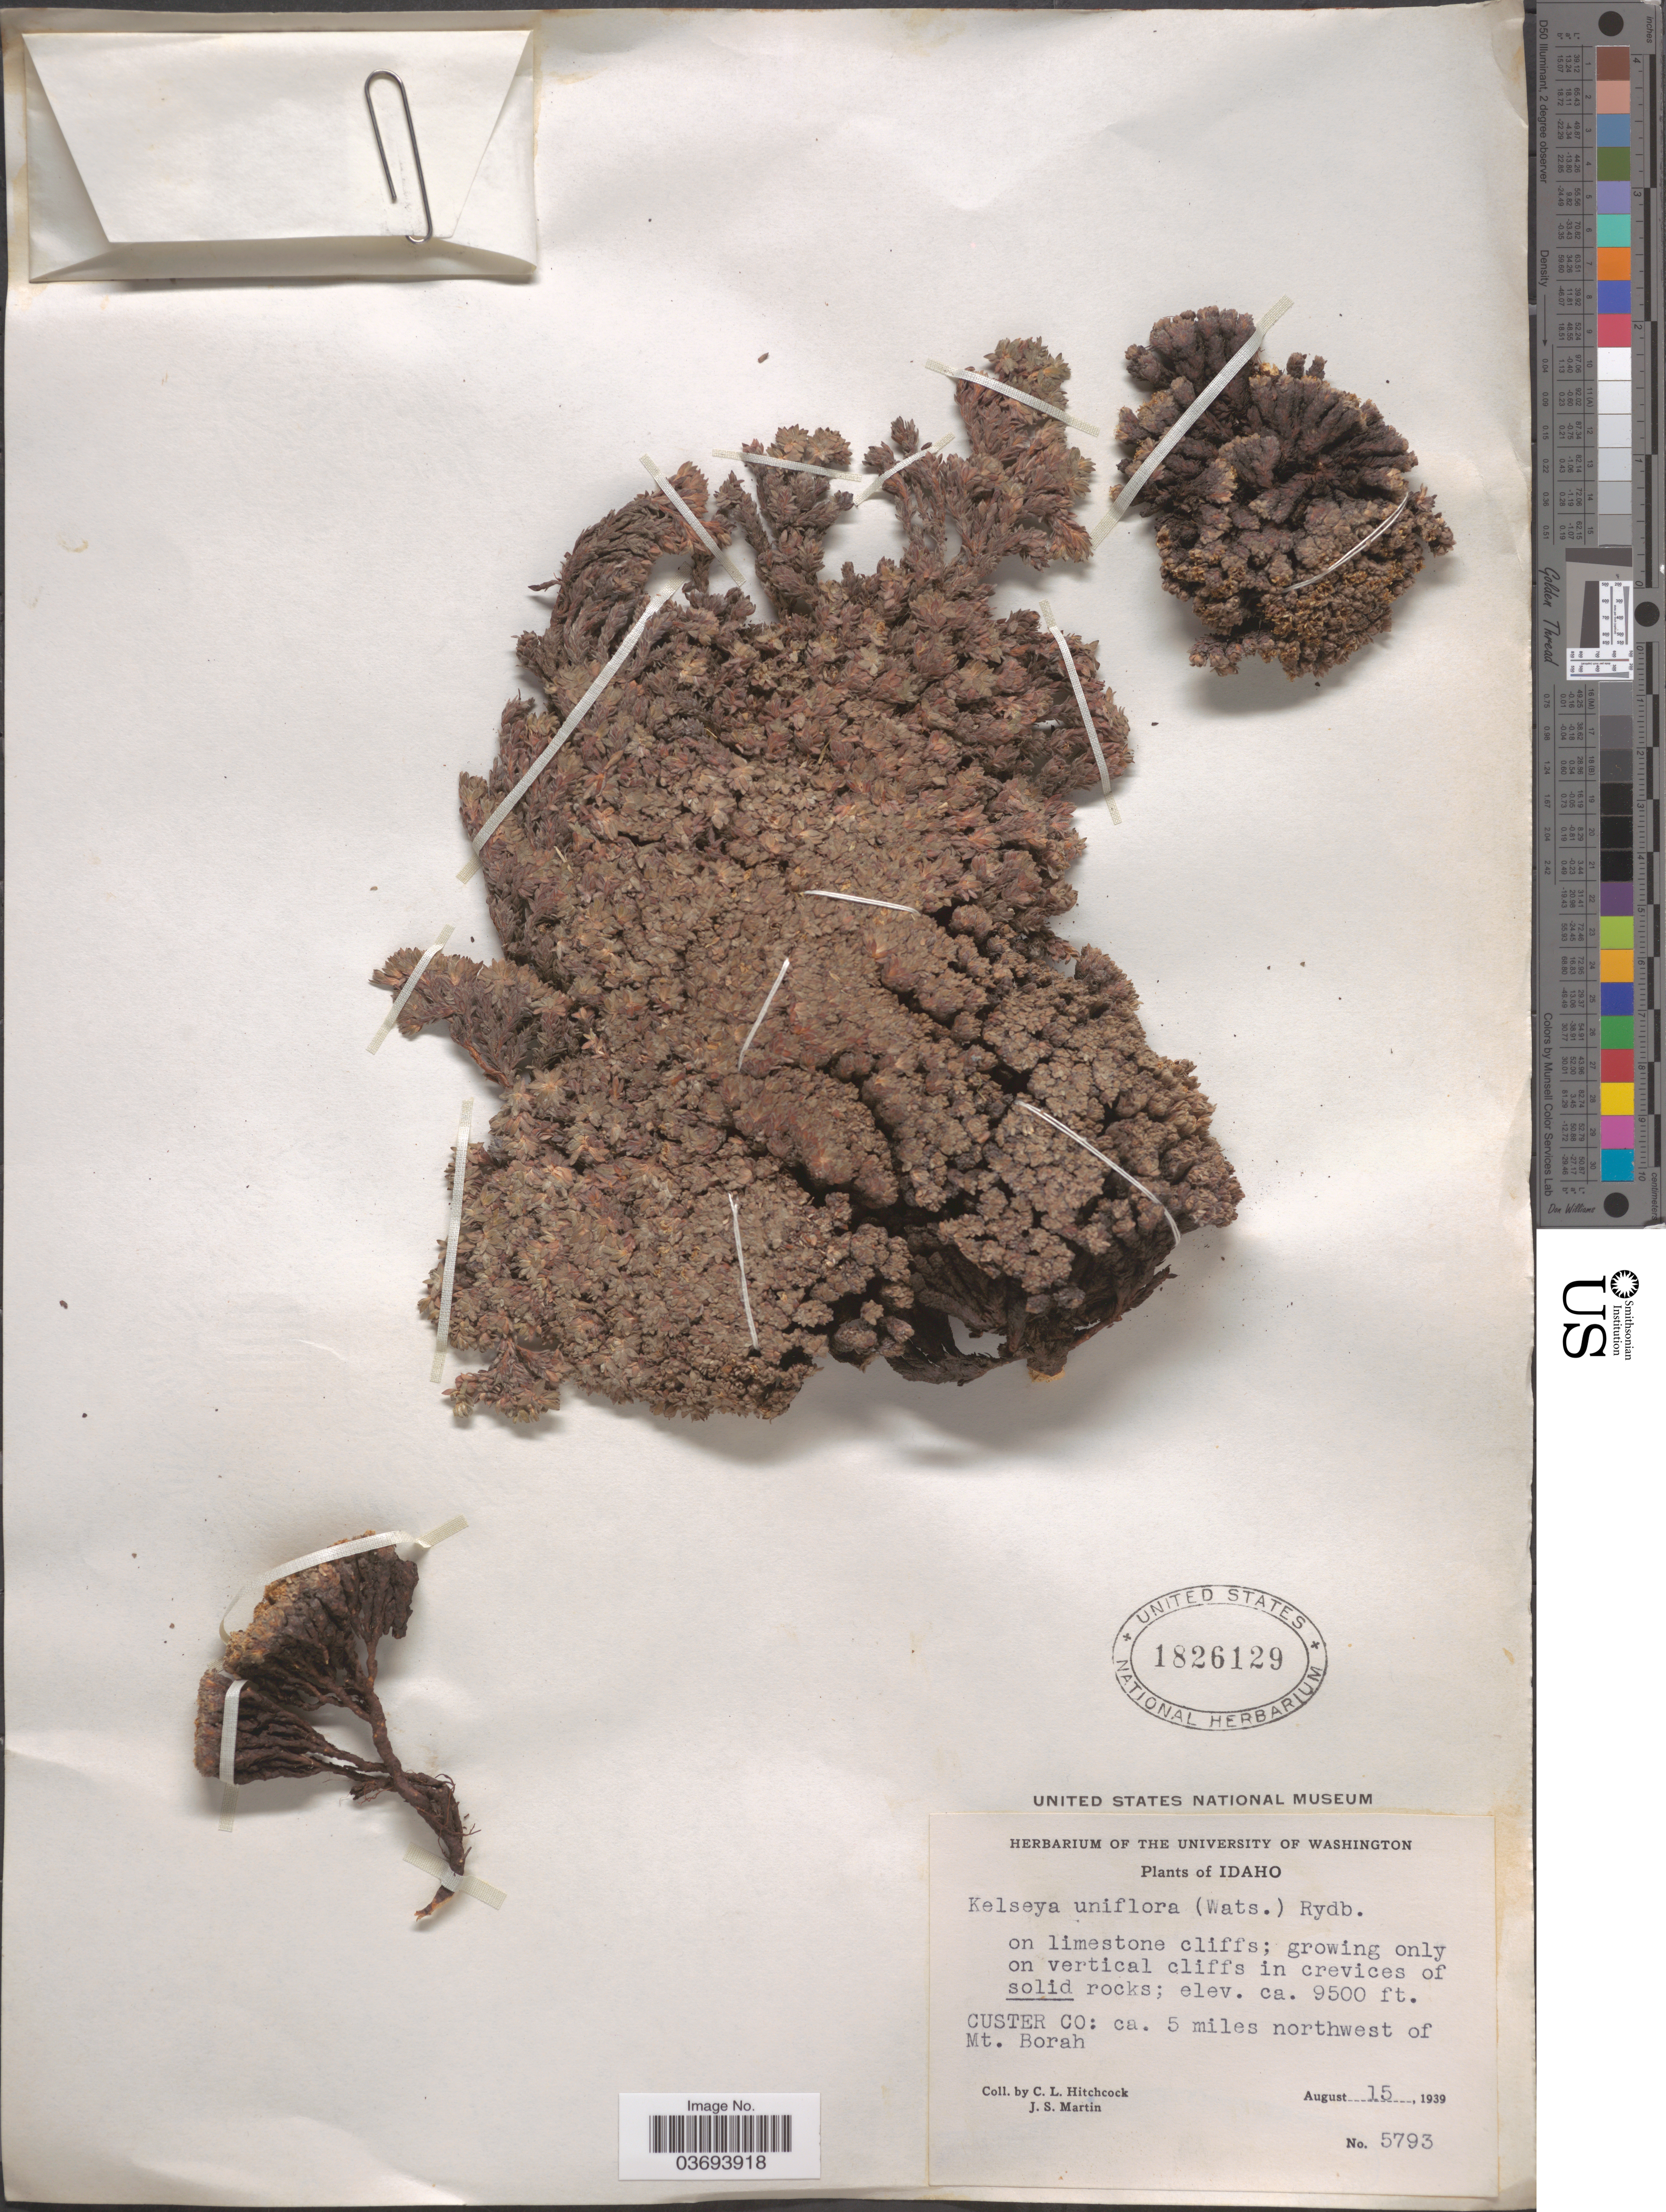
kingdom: Plantae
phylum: Tracheophyta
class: Magnoliopsida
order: Rosales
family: Rosaceae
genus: Kelseya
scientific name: Kelseya uniflora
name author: Rydb.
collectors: C. L. Hitchcock & J. S. Martin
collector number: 5793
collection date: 1939-08-15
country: United States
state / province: Idaho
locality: Custer Co: ca. 5 miles northwest of Mt. Borah.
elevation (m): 2896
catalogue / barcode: US 1826129